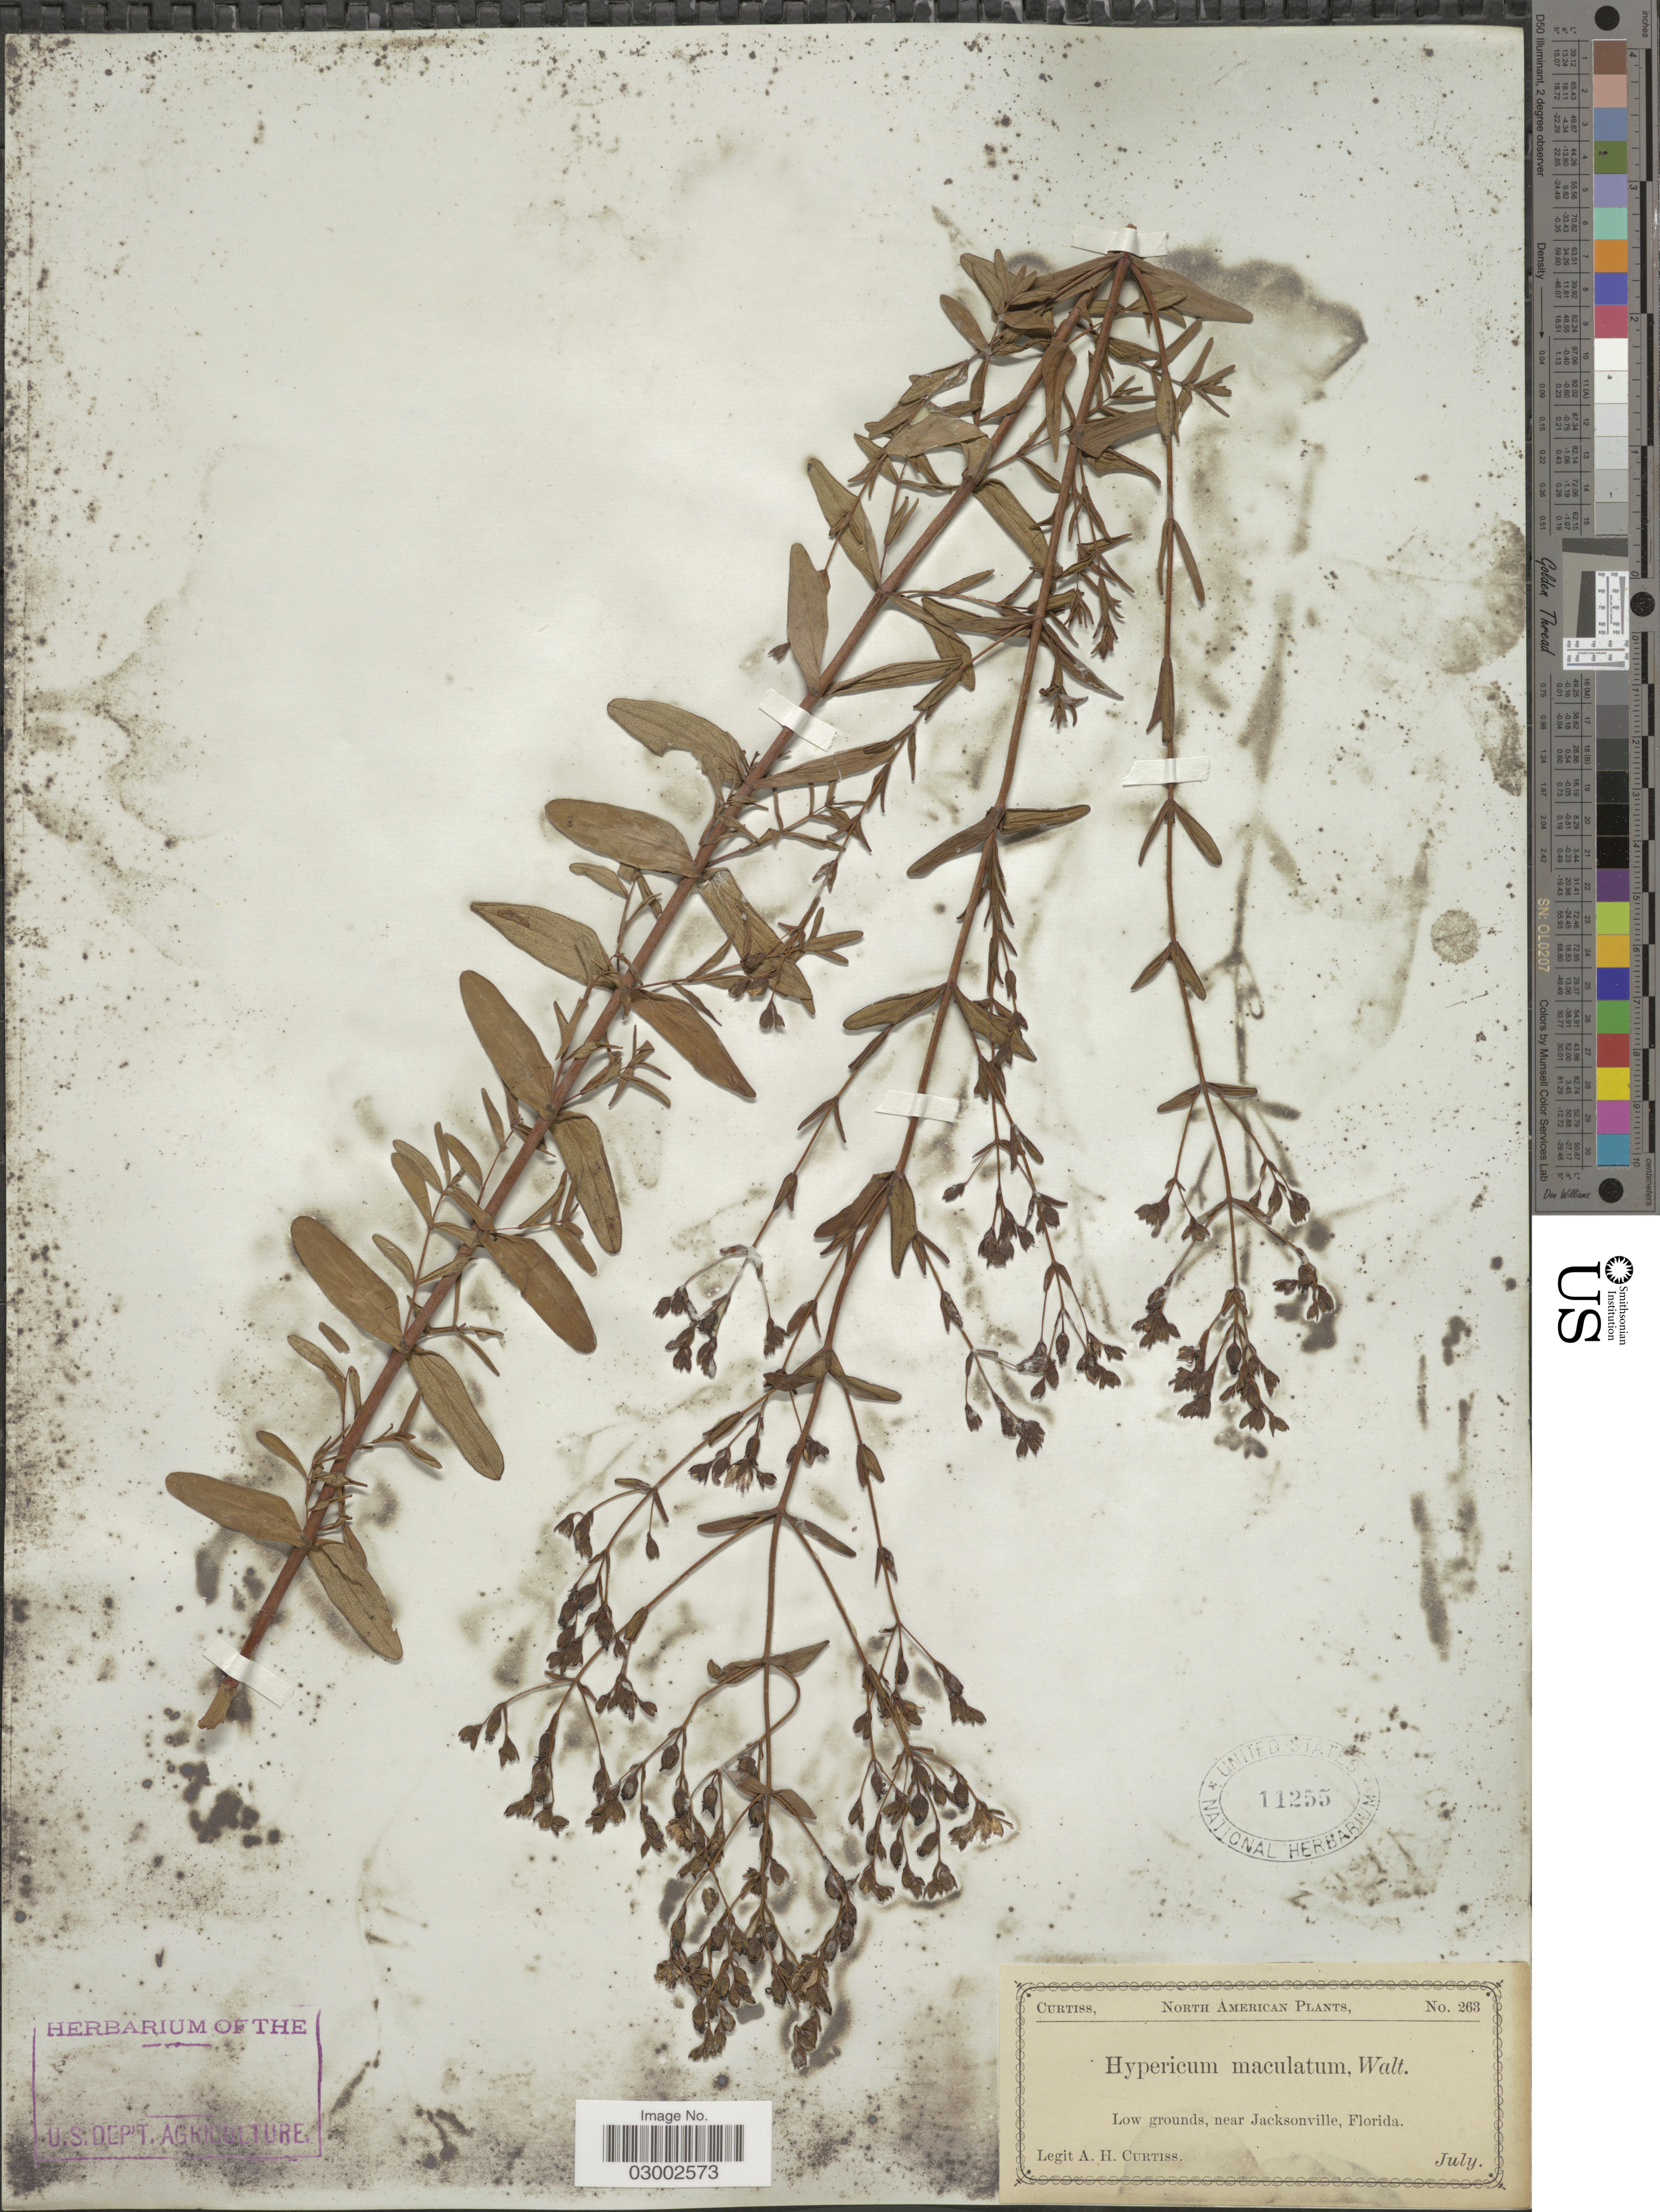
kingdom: Plantae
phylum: Tracheophyta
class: Magnoliopsida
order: Malpighiales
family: Hypericaceae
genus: Hypericum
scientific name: Hypericum punctatum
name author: Lam.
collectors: A. H. Curtiss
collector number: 263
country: United States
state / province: Florida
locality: Near Jacksonville.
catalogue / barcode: US 11255